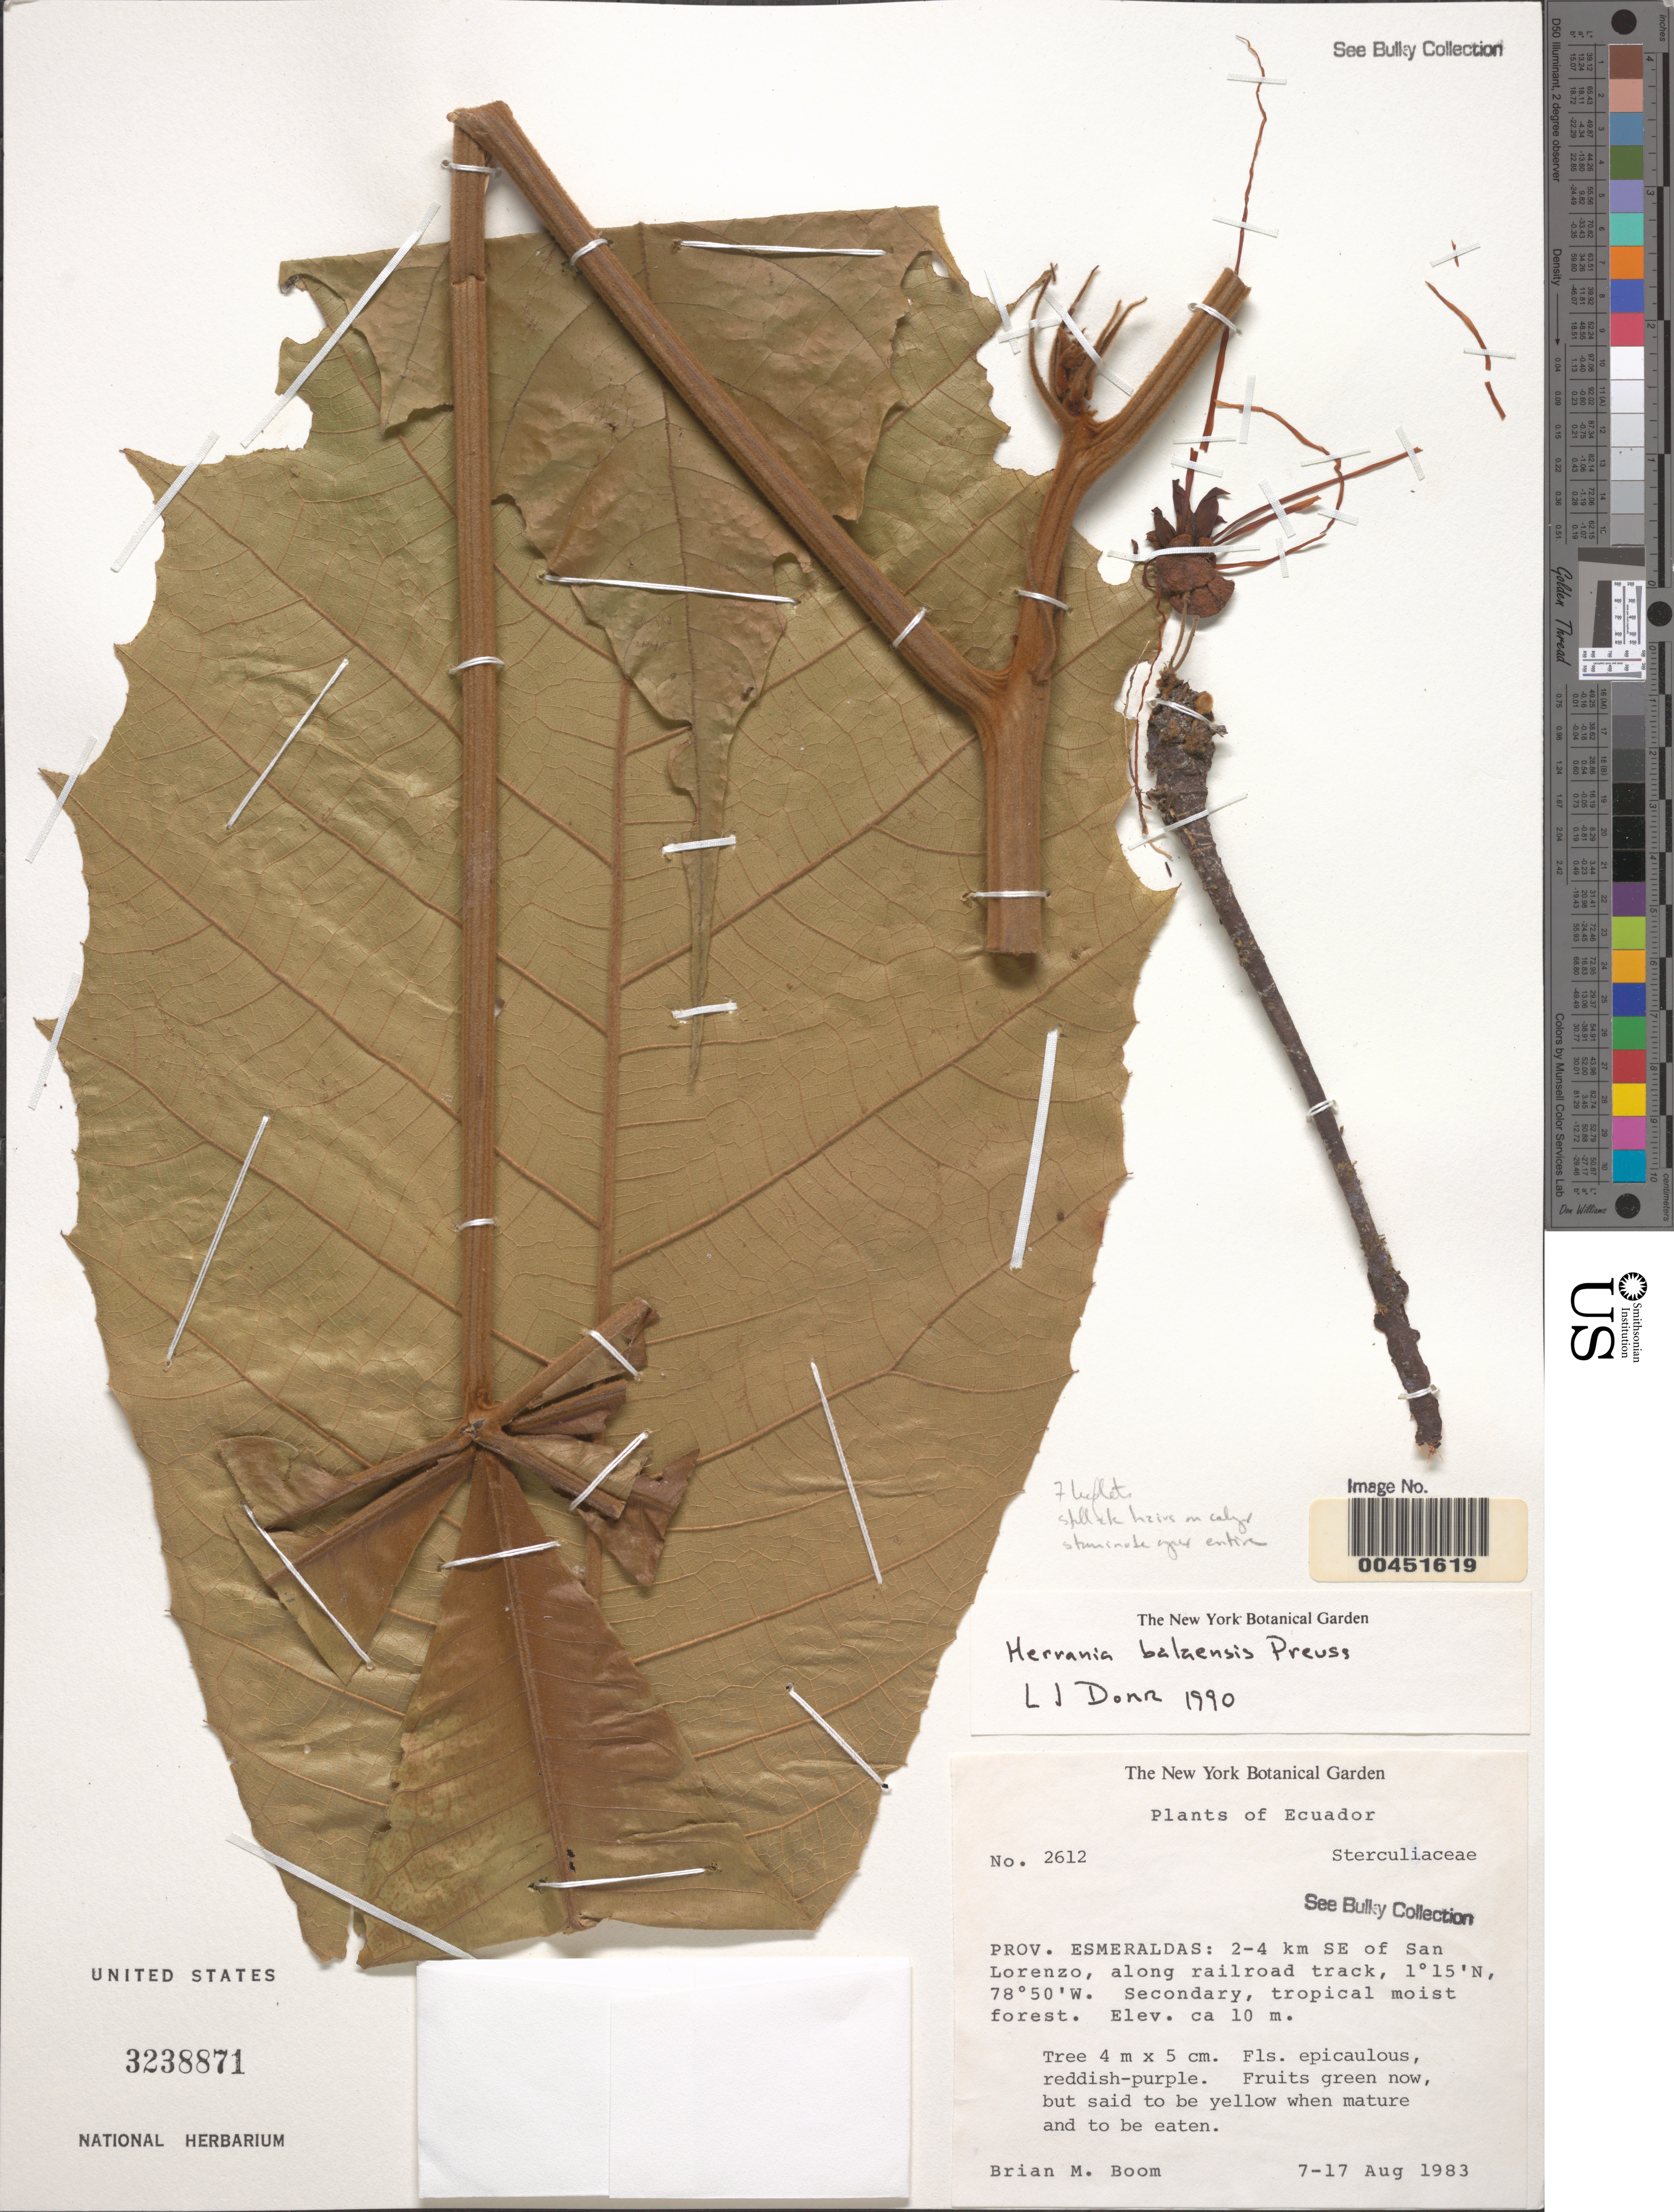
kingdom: Plantae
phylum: Tracheophyta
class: Magnoliopsida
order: Malvales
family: Malvaceae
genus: Theobroma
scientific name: Theobroma pulcherrimum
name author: (Goudot) De Wild.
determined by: Dorr, Laurence J., Curator (BOT), Smithsonian Institution - National Museum of Natural History (UNITED STATES)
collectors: B. M. Boom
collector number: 2612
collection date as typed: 07 Aug 1983 to 17 Aug 1983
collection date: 1983-08-07/1983-08-17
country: Ecuador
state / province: Esmeraldas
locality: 2-4 km SE of San Lorenzo, along railroad track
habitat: Secondary, tropical moist forest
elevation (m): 10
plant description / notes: SEE FRUIT COLLECTION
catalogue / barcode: US 3238871